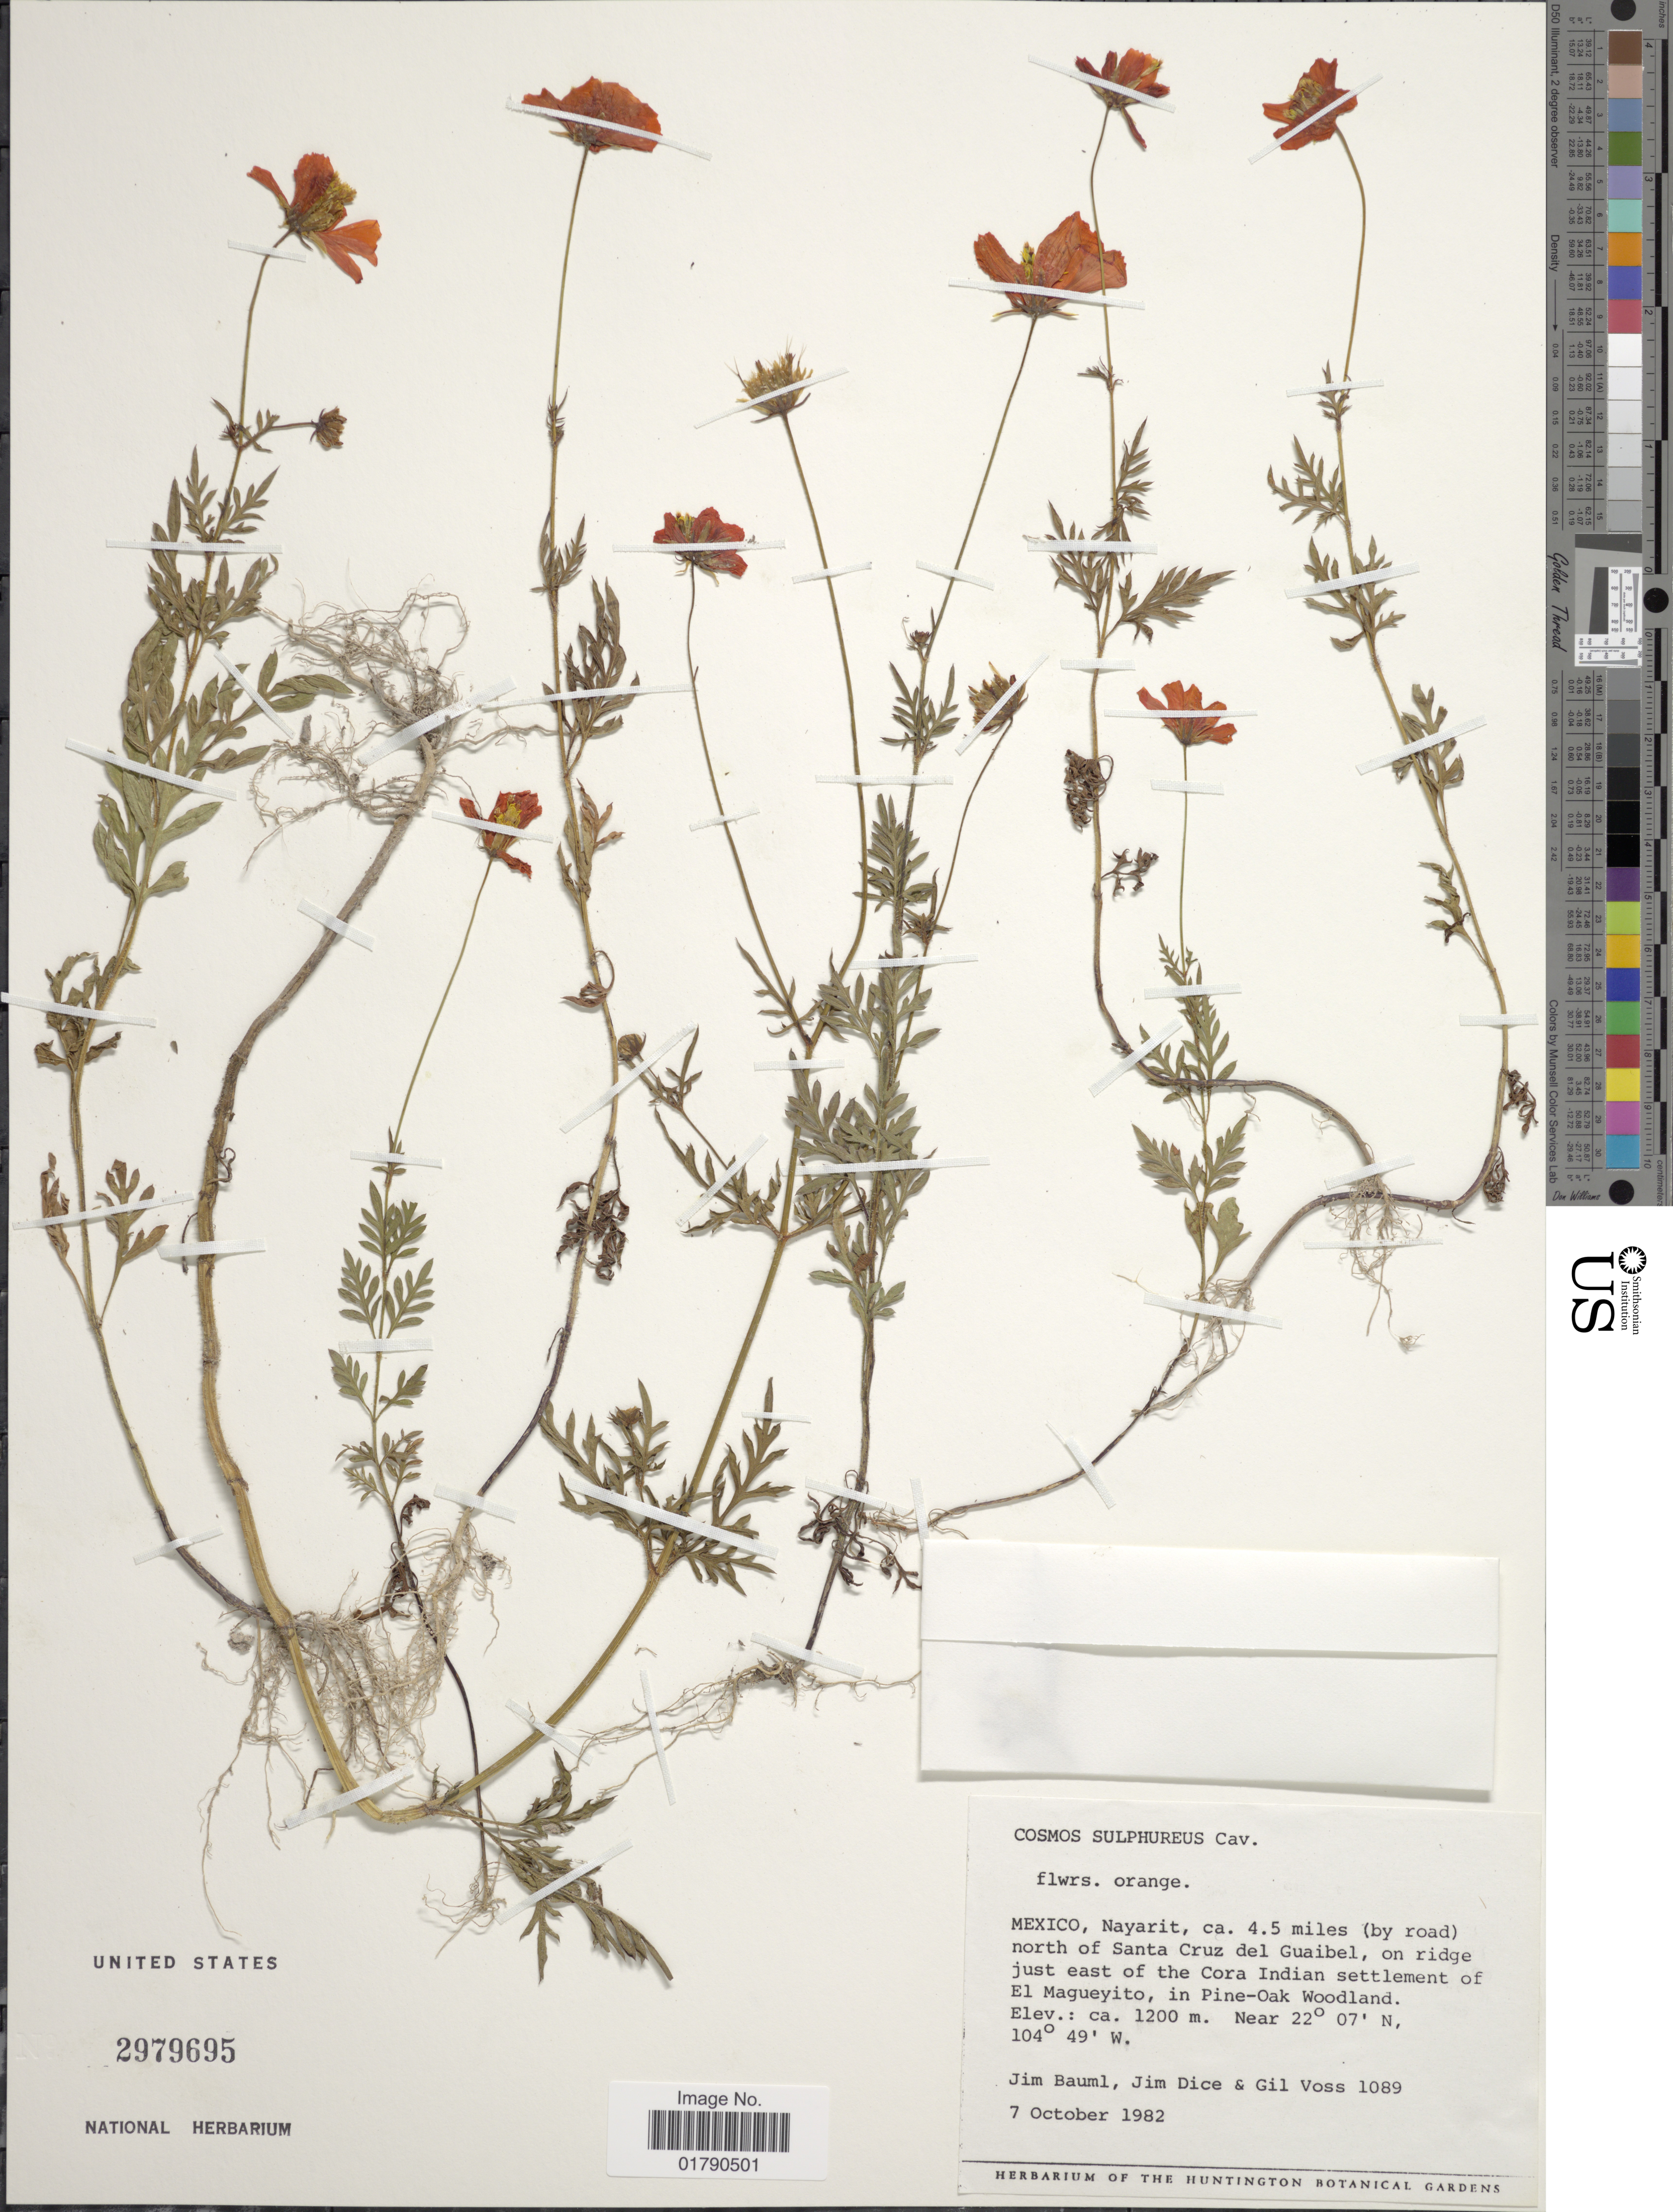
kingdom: Plantae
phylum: Tracheophyta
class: Magnoliopsida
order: Asterales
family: Asteraceae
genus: Cosmos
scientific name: Cosmos sulphureus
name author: Cav.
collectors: J. Bauml, J. Dice & G. Voss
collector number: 1089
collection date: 1982-10-07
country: Mexico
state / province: Nayarit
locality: Ca 4.5 miles (by road) north of Santa Cruz del Guaibel, on ridge just east of the Cora Indian settlement of El Magueyito, in Pine-Oak Woodland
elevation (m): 1200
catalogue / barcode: US 2979695